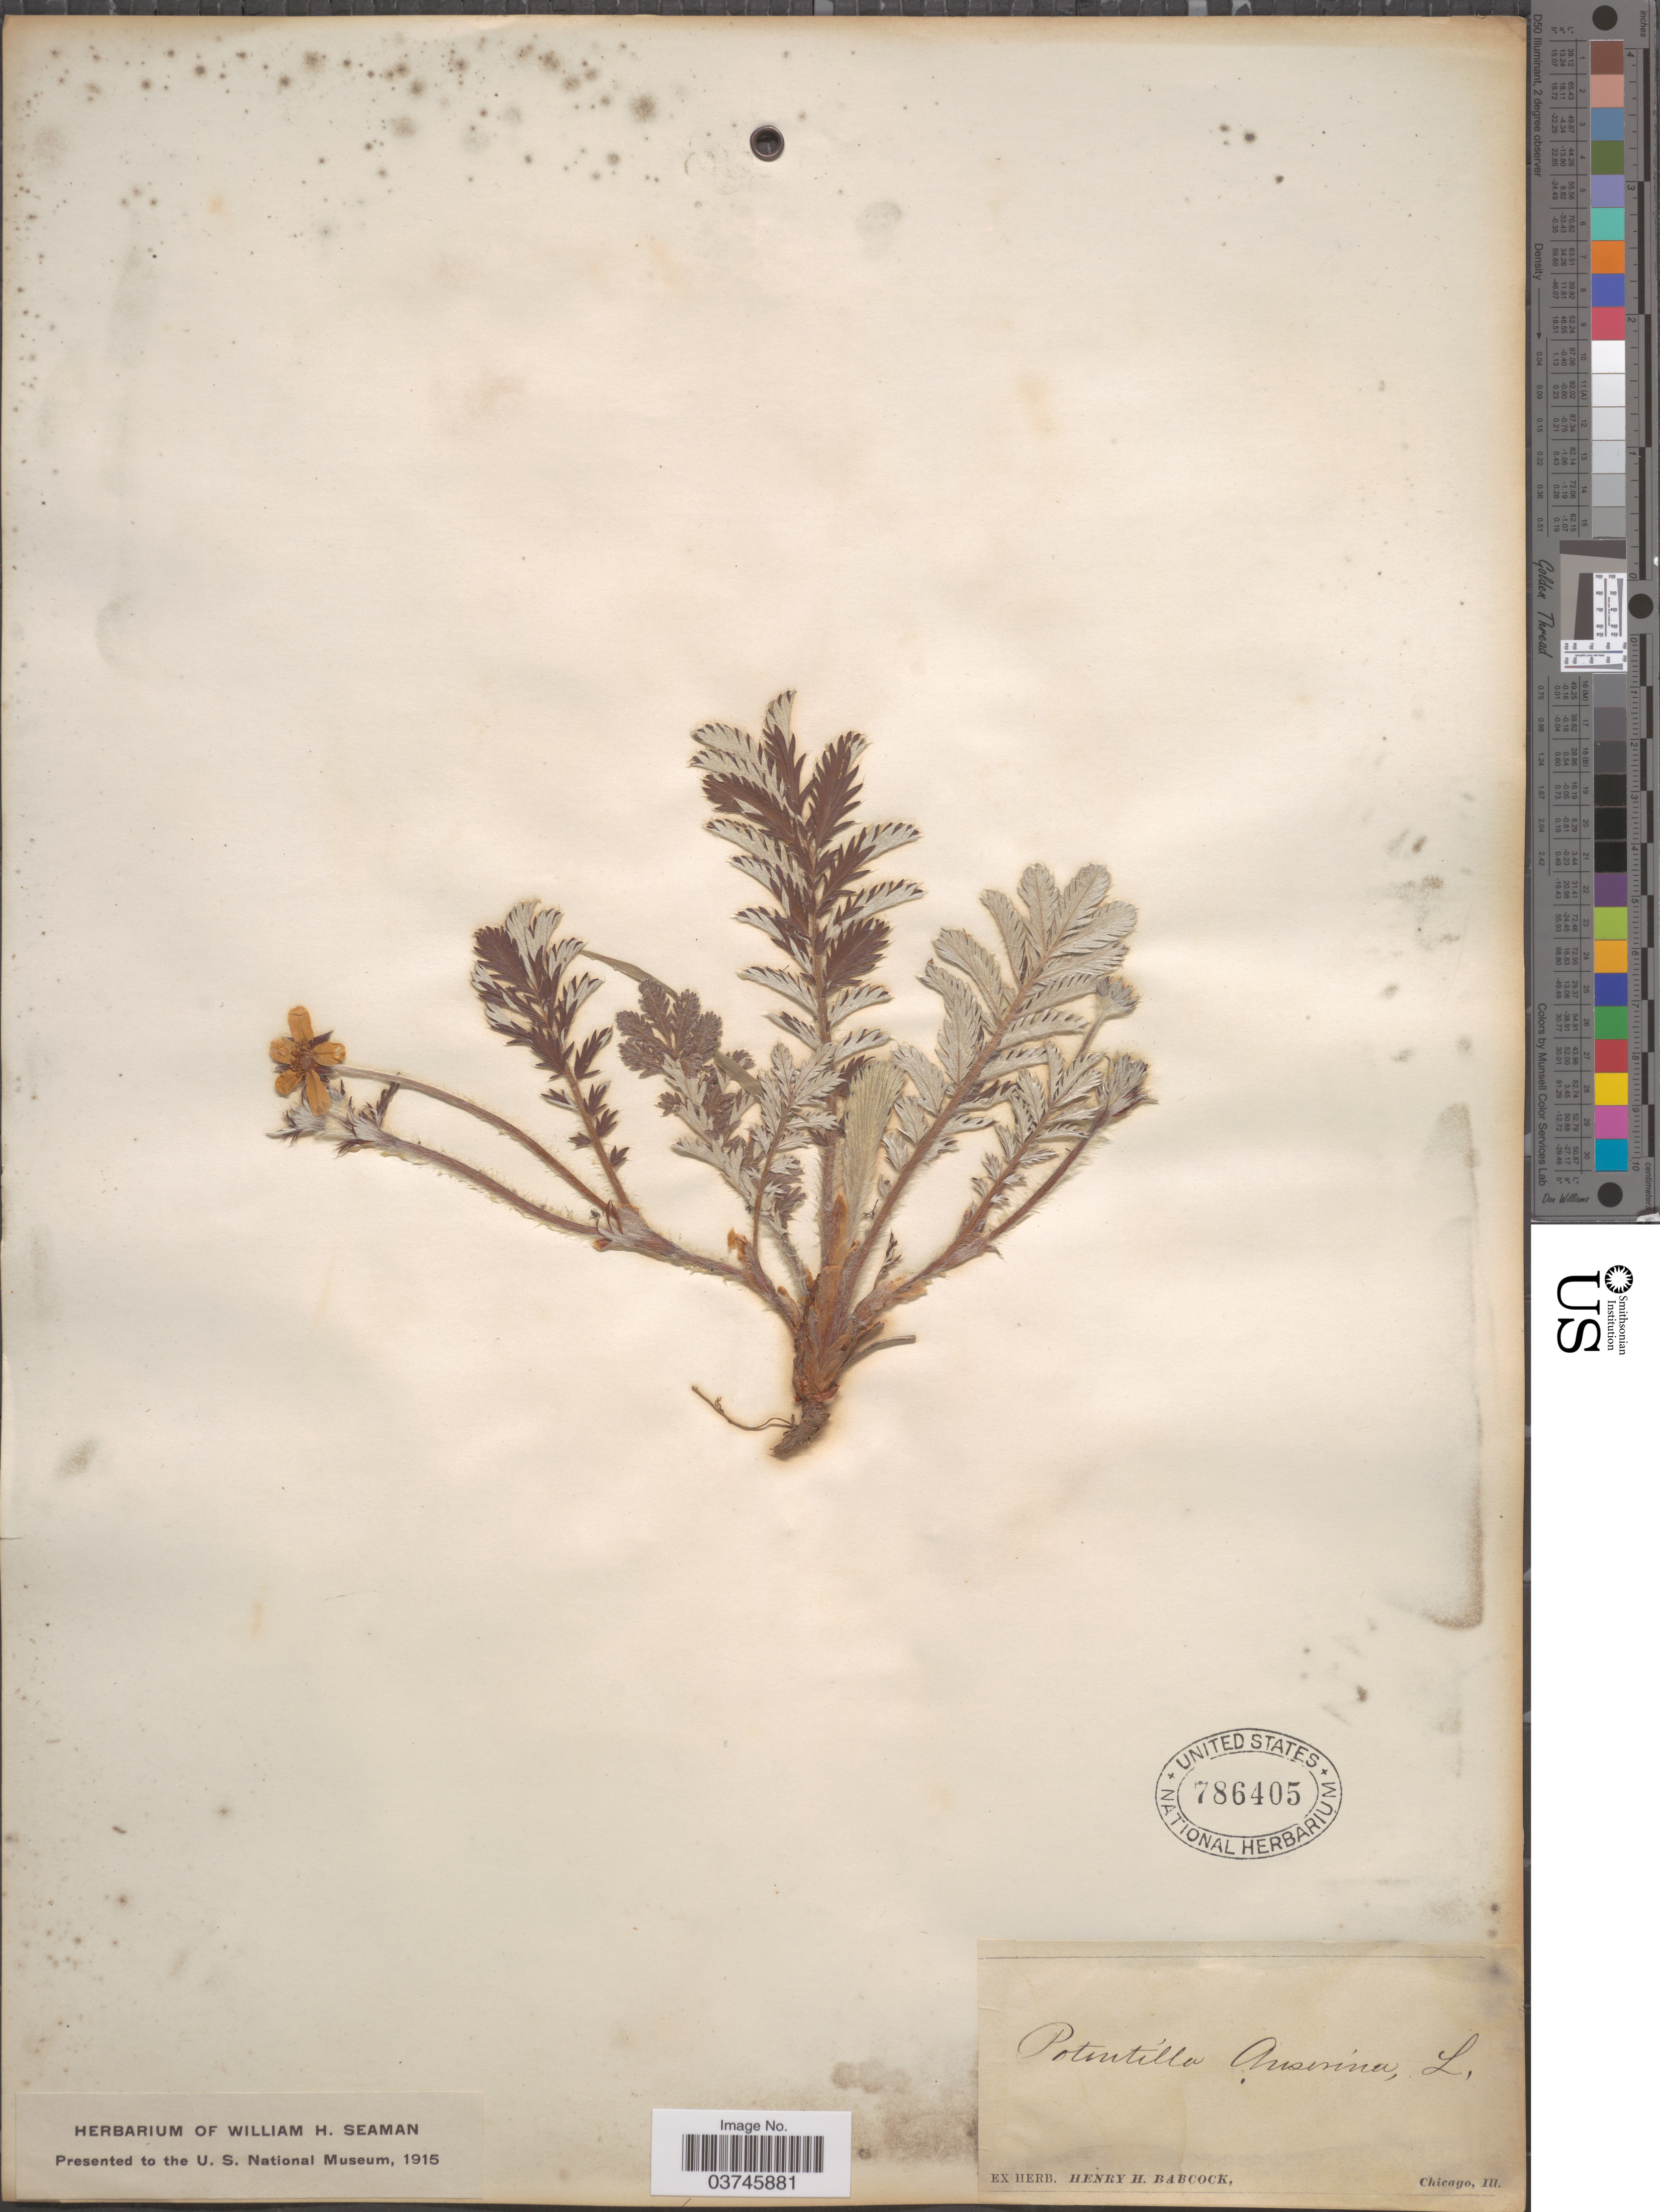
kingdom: Plantae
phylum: Tracheophyta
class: Magnoliopsida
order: Rosales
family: Rosaceae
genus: Argentina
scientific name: Argentina anserina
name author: (L.) Rydb.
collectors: ex herb. Henry Homes Babcock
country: United States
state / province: Illinois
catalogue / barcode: US 786405